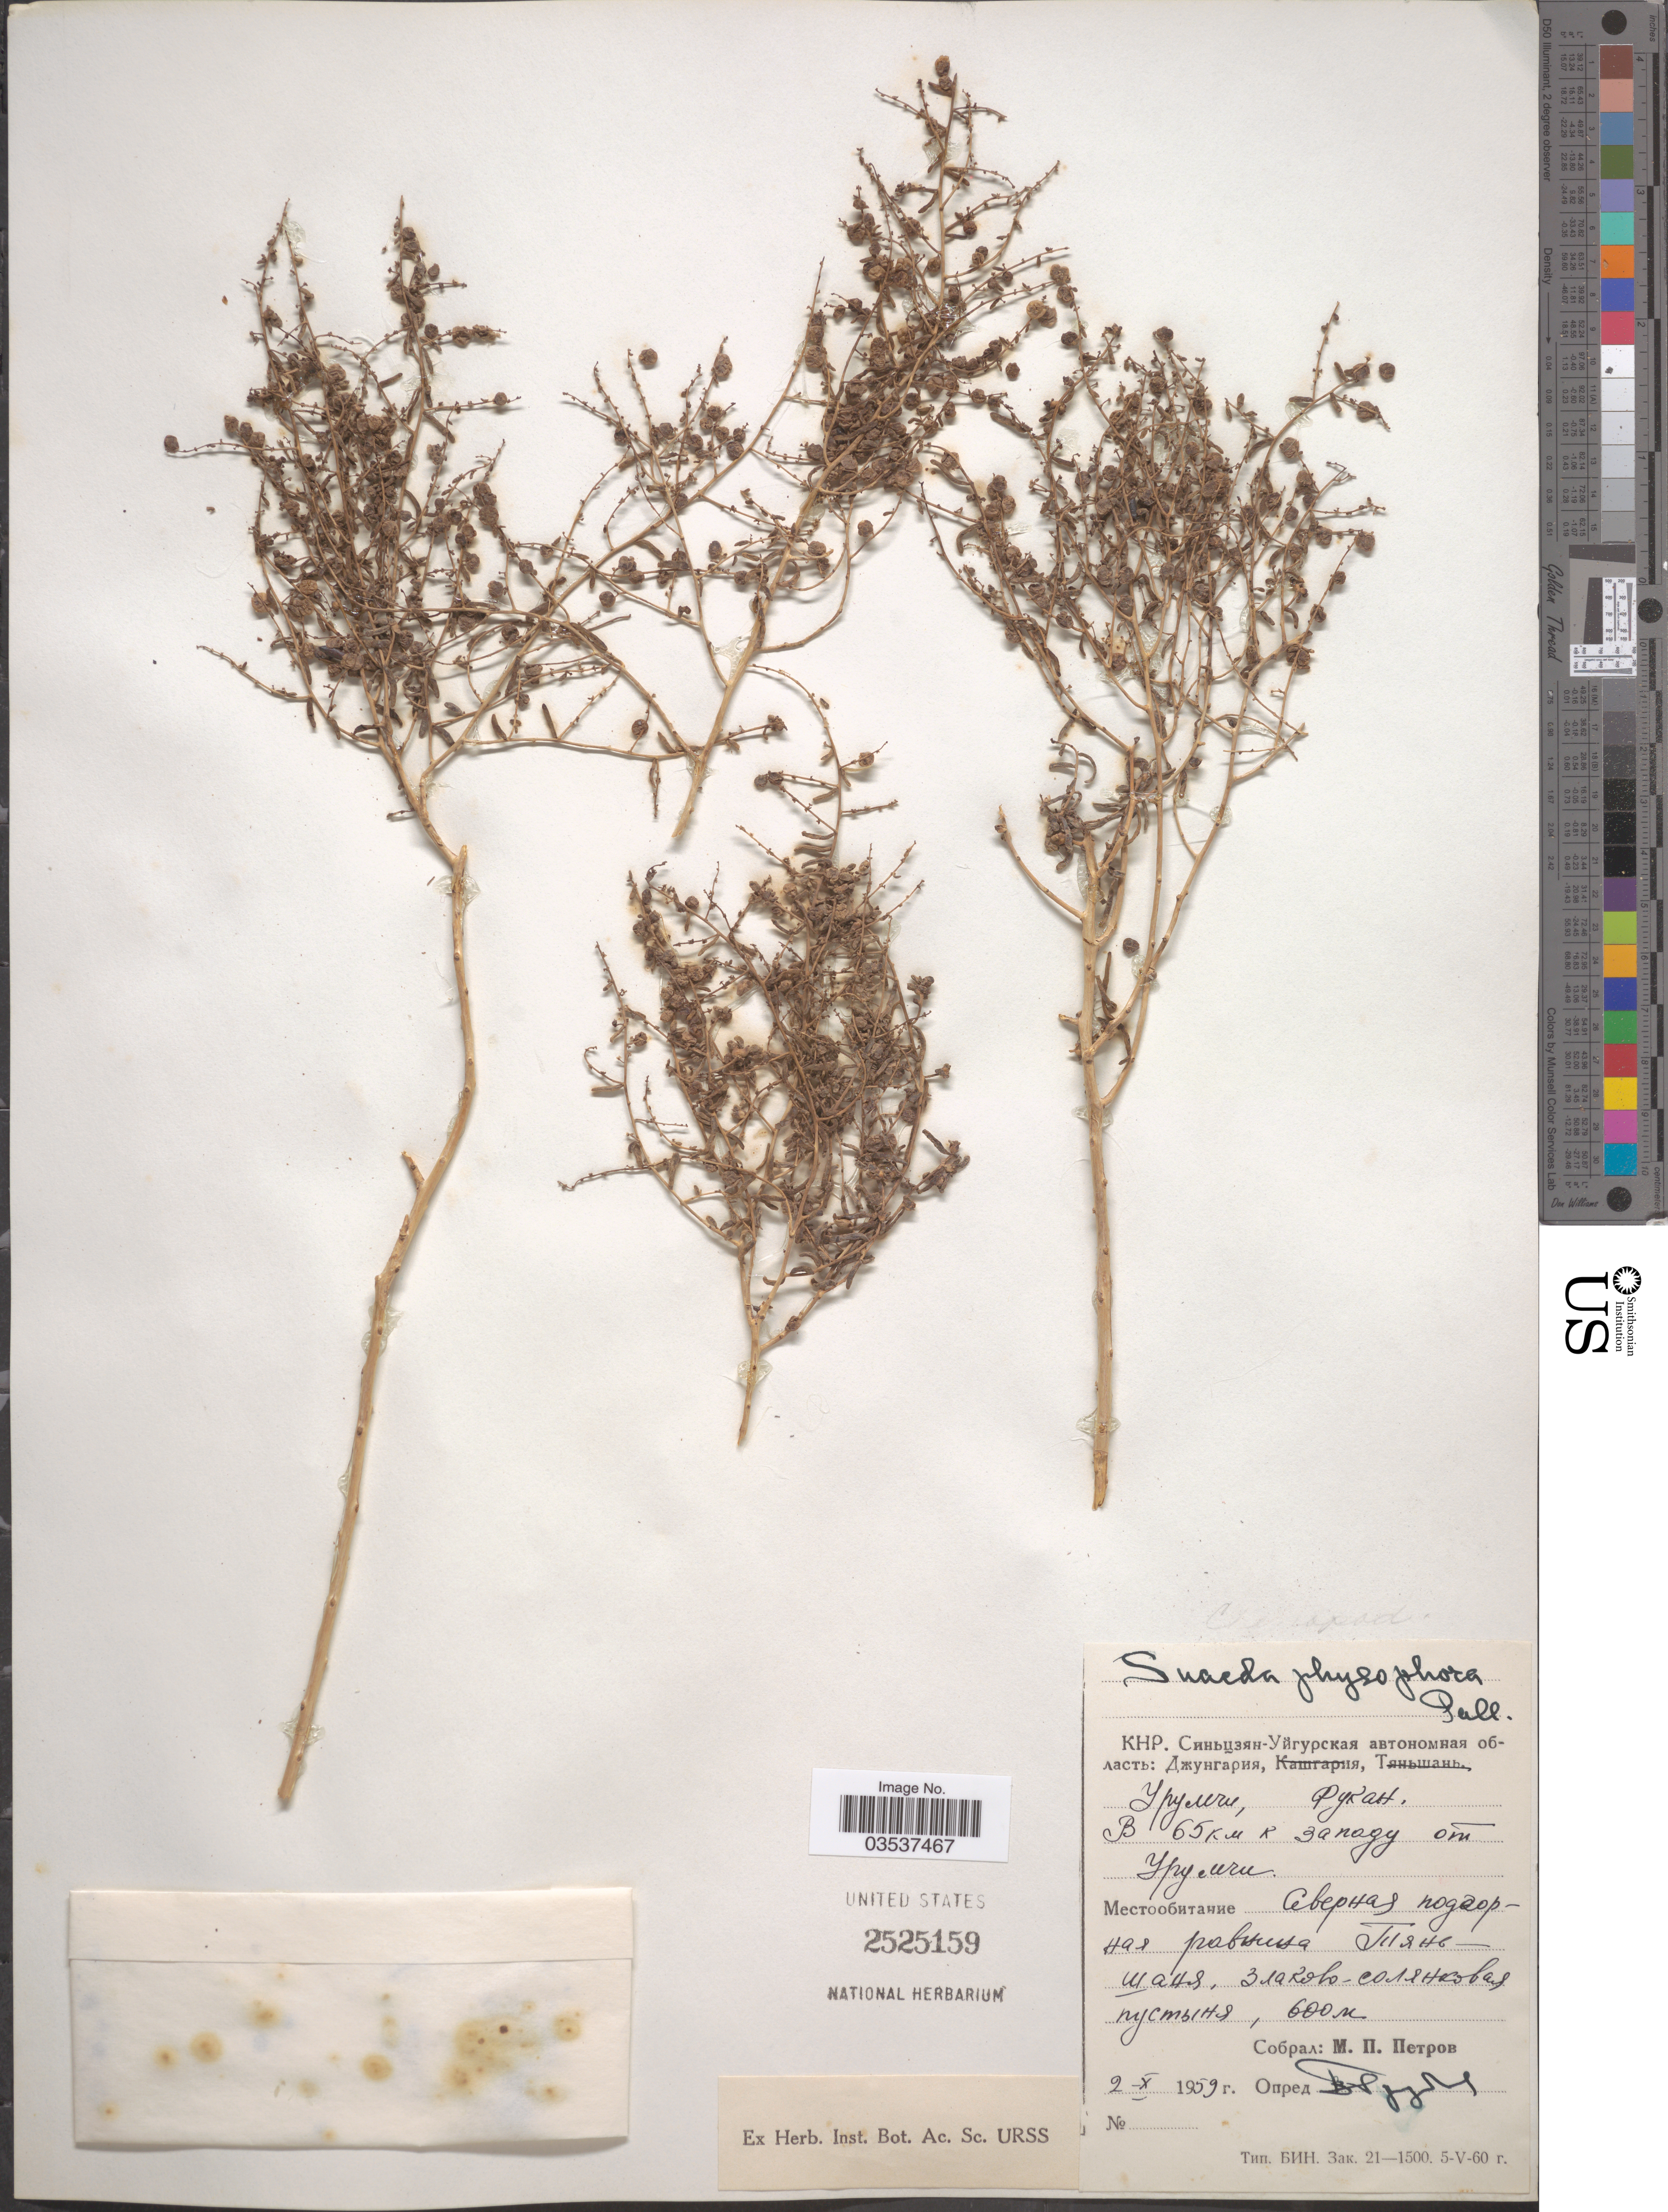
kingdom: Plantae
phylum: Tracheophyta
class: Magnoliopsida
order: Caryophyllales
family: Amaranthaceae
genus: Suaeda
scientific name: Suaeda physophora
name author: Pall.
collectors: M. Petrov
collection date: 1959-10-02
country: China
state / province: Xinjiang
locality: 65 km W of Urumchi.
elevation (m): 600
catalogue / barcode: US 2525159